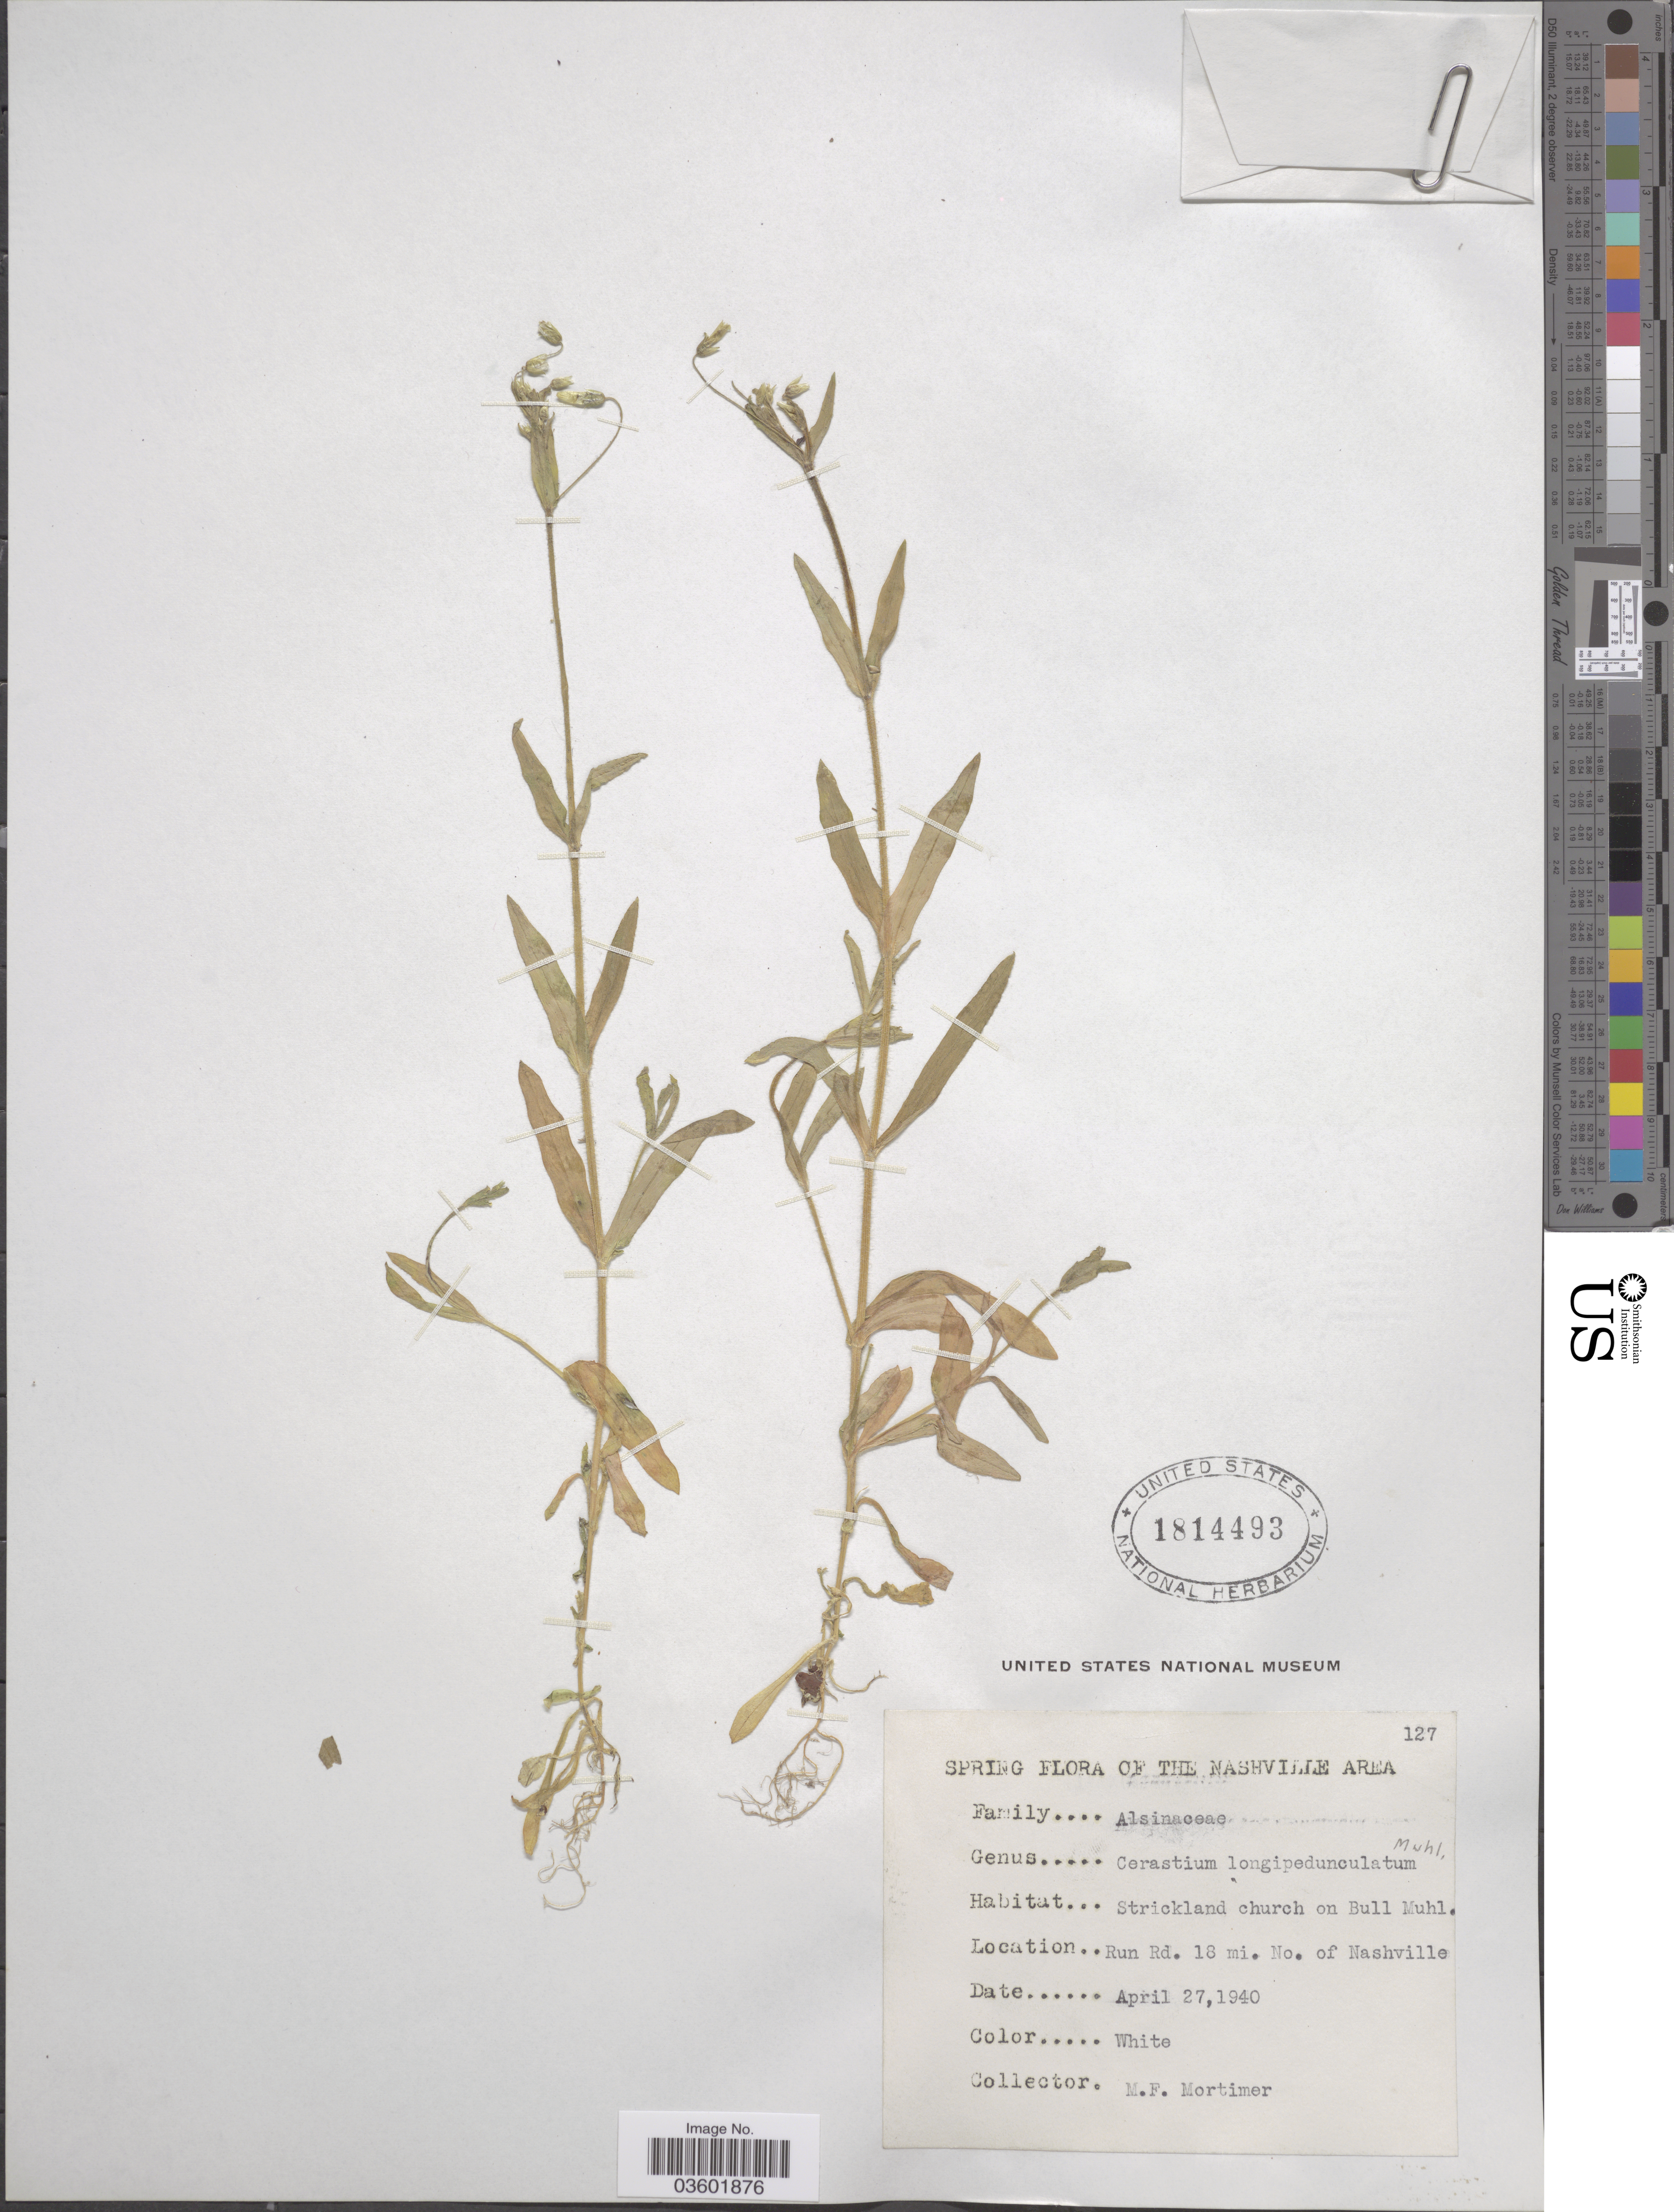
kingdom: Plantae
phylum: Tracheophyta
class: Magnoliopsida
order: Caryophyllales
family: Caryophyllaceae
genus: Cerastium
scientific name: Cerastium nutans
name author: Raf.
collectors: M. Mortimer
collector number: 127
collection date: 1940-04-27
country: United States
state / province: Tennessee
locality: Nashville Area. Strickland church on Bull Muhl. [unsure placement] Run Rd. 18 mi. No. of Nashville.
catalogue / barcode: US 1814493